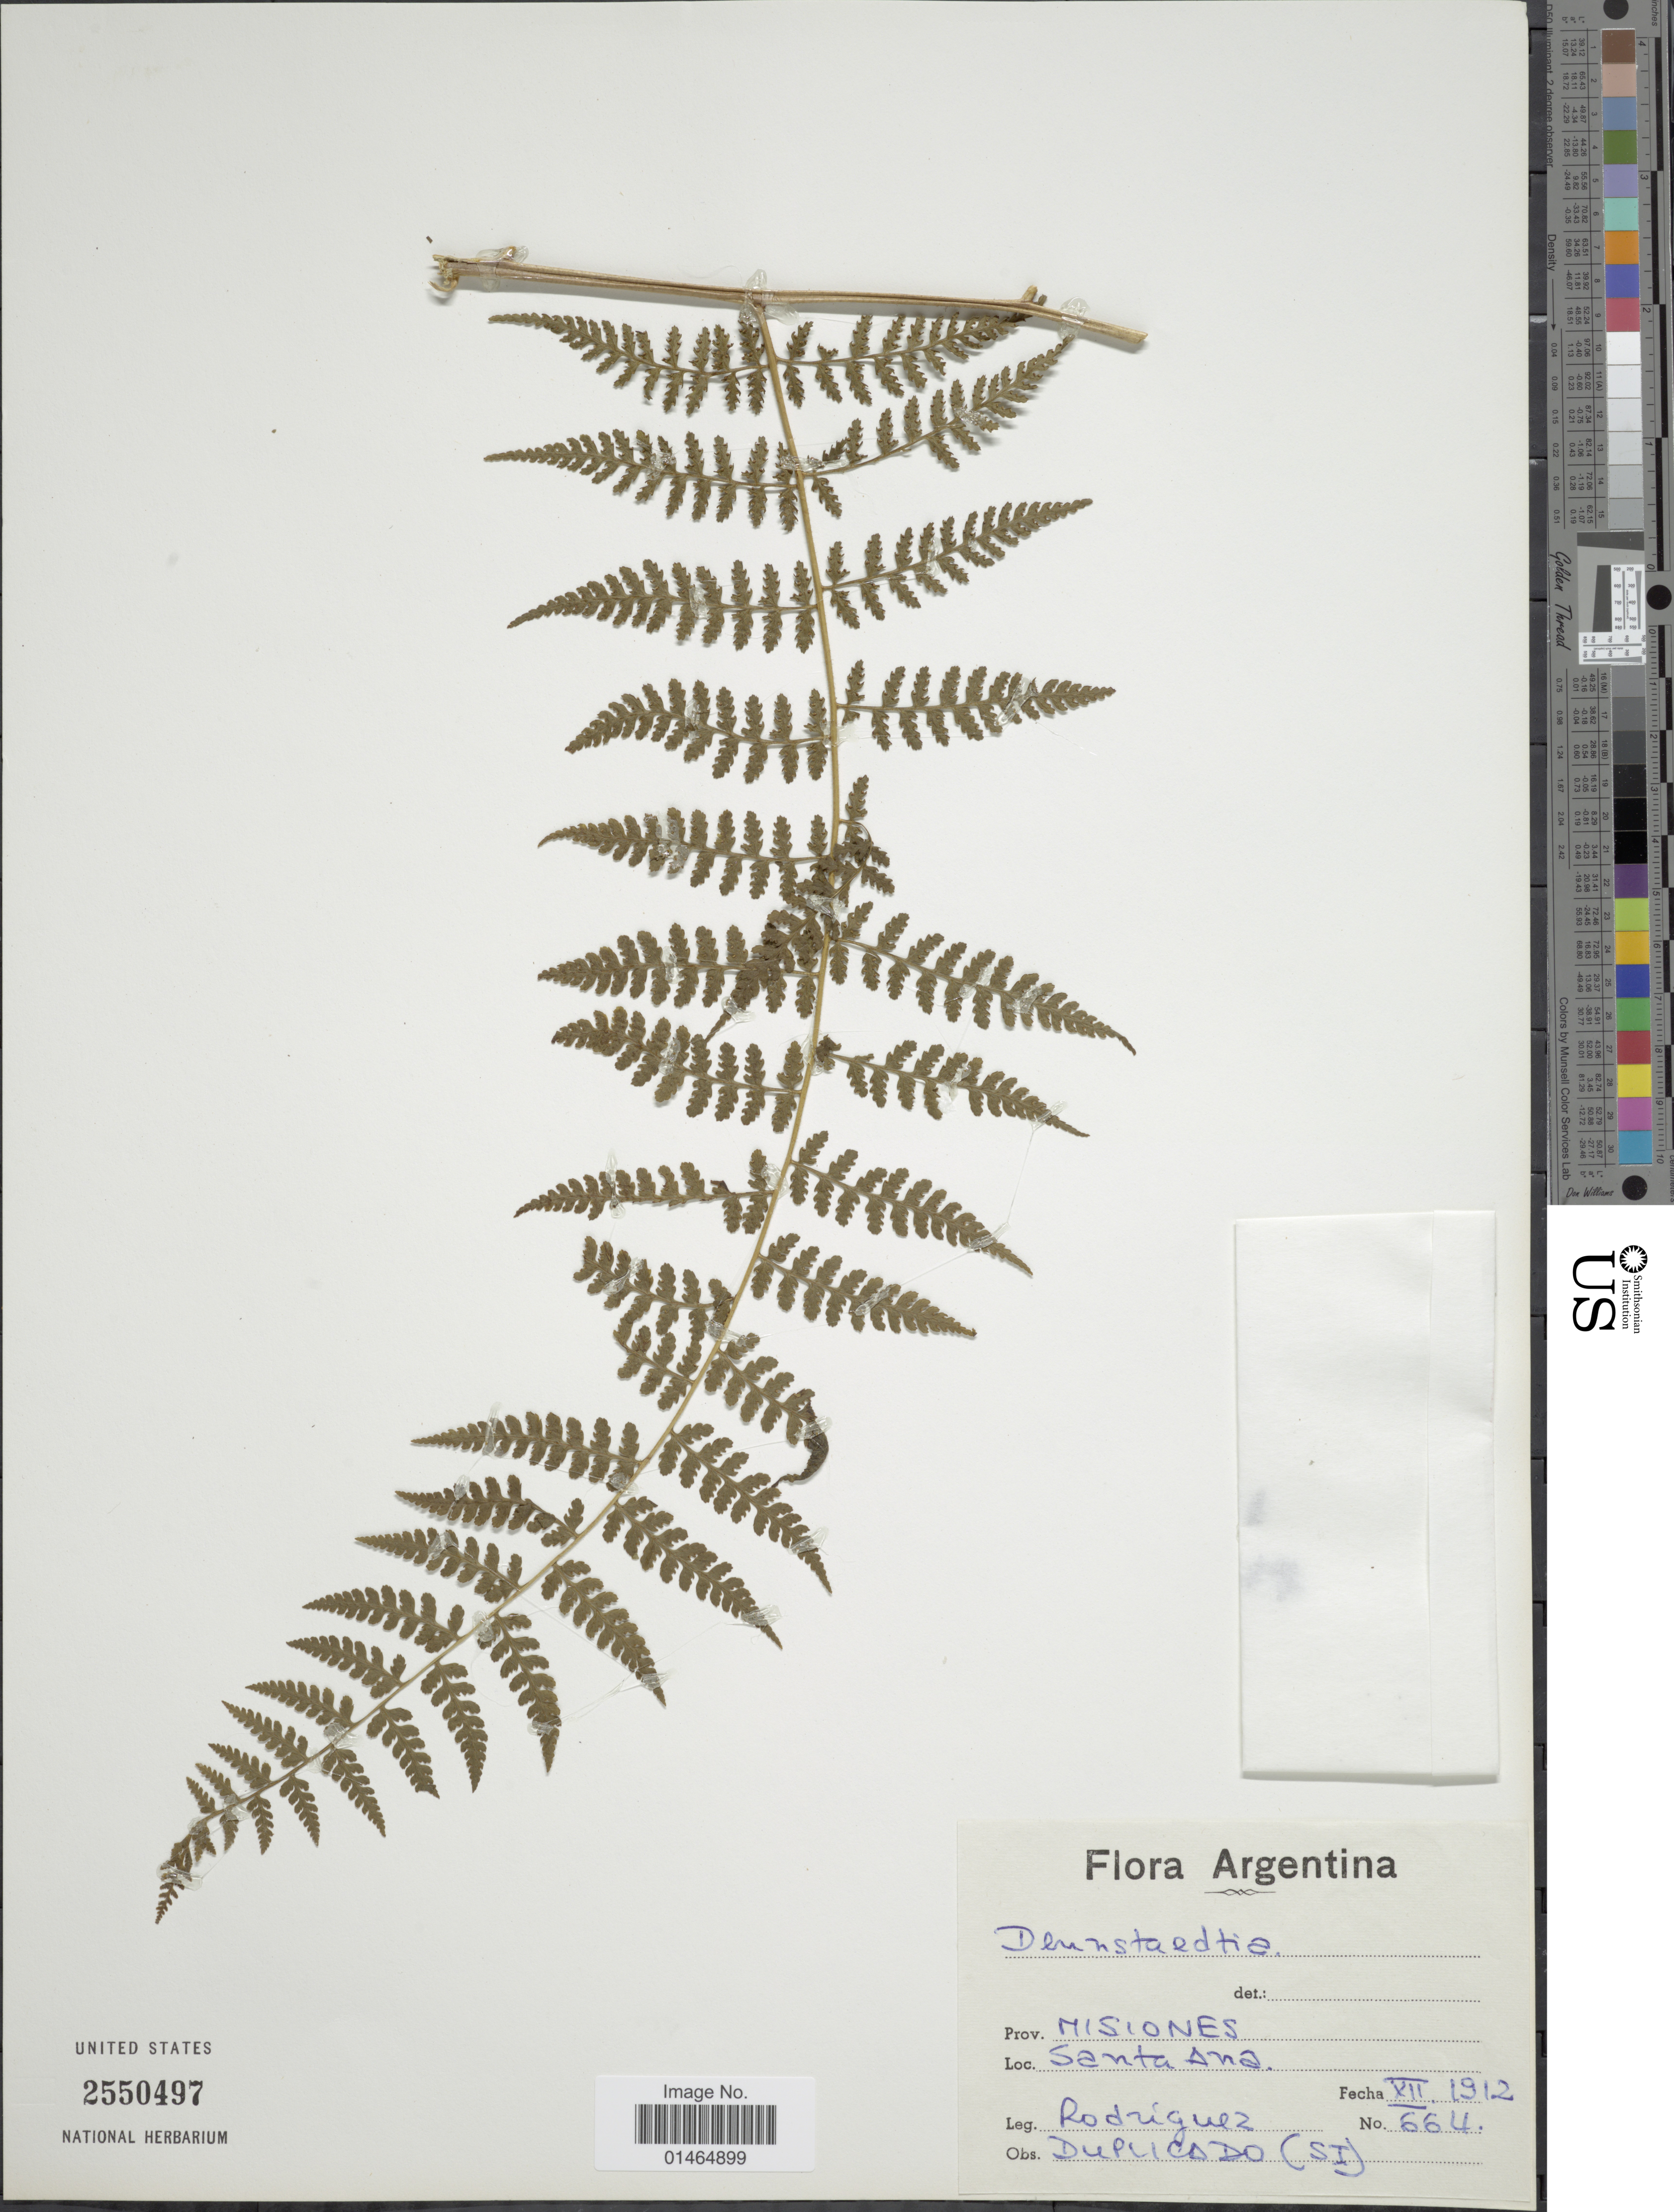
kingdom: Plantae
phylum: Tracheophyta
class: Polypodiopsida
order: Polypodiales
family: Dennstaedtiaceae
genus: Dennstaedtia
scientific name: Dennstaedtia globulifera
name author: (Poir.) Hieron.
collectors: Rodriguez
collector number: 664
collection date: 1912-12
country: Argentina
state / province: Misiones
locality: Santa Ana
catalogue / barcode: US 2550497